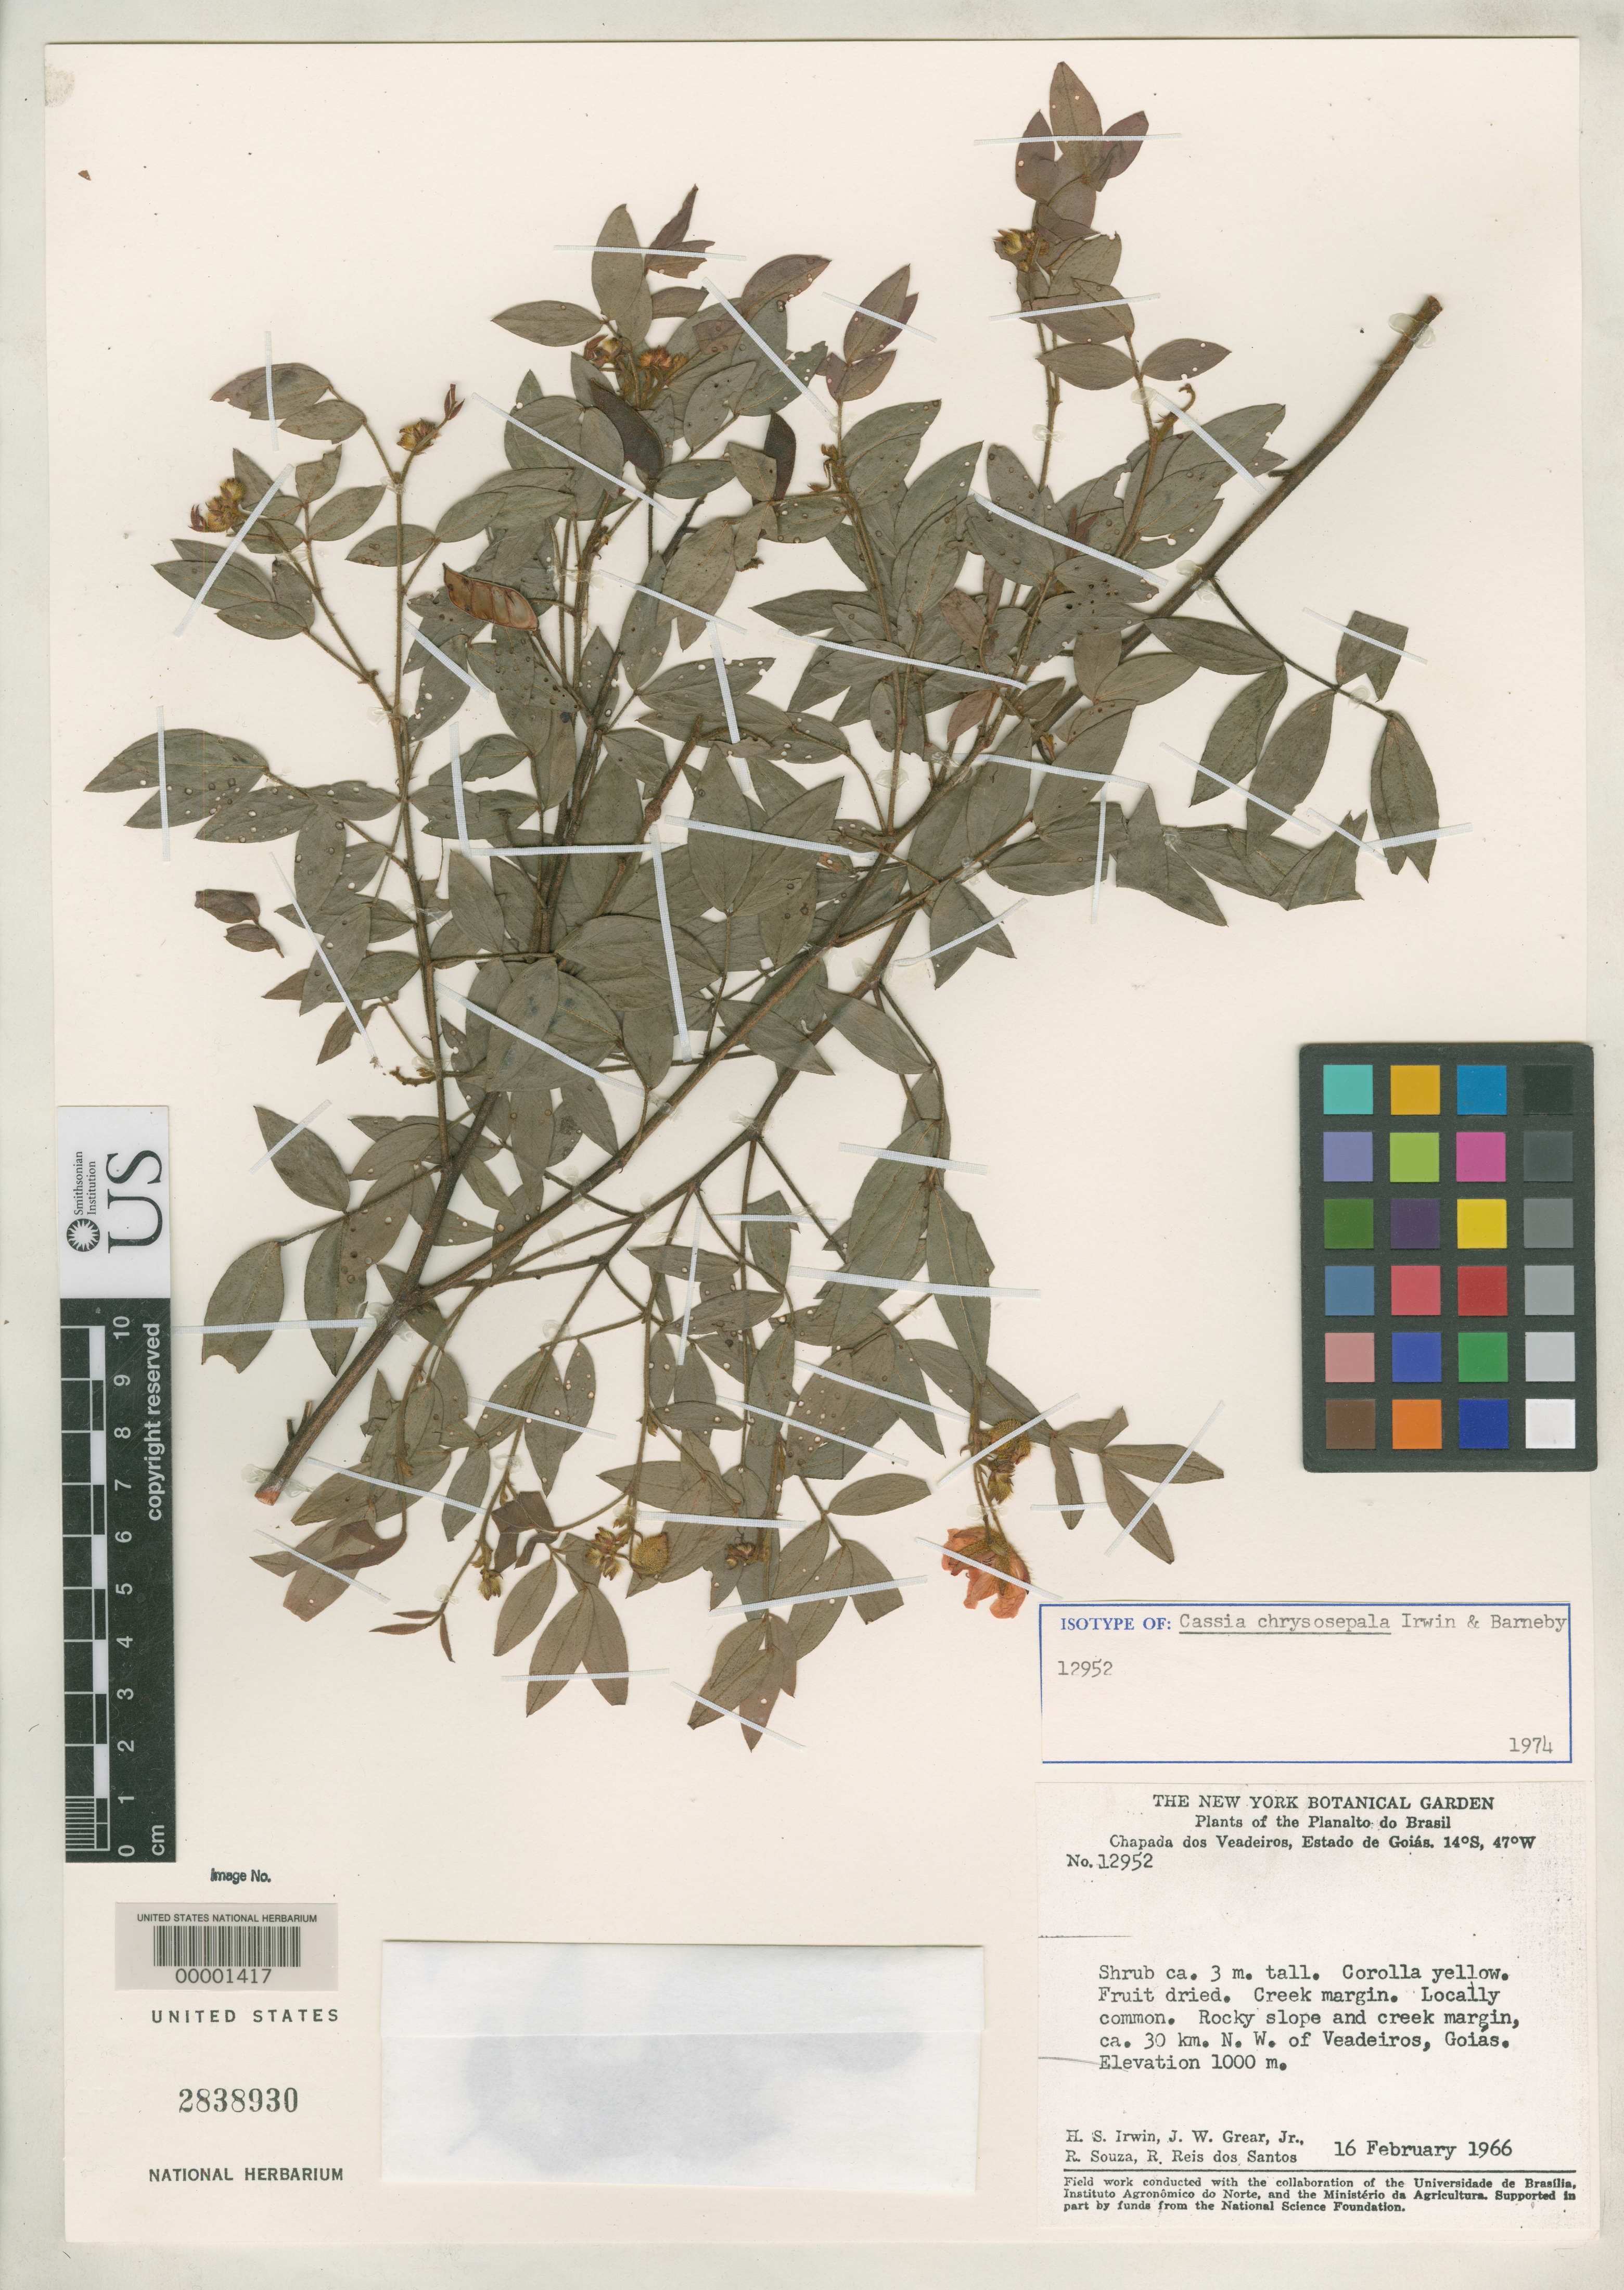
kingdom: Plantae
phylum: Tracheophyta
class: Magnoliopsida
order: Fabales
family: Fabaceae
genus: Cassia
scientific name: Cassia chrysosepala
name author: H.S. Irwin & Barneby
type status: Isotype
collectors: H. Irwin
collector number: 12952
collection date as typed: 16 Feb 1966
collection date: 1966-02-16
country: Brazil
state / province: Goiás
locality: Chapada dos Veadeiros, NW of Alto Paraiso.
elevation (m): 1000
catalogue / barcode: US 2838930